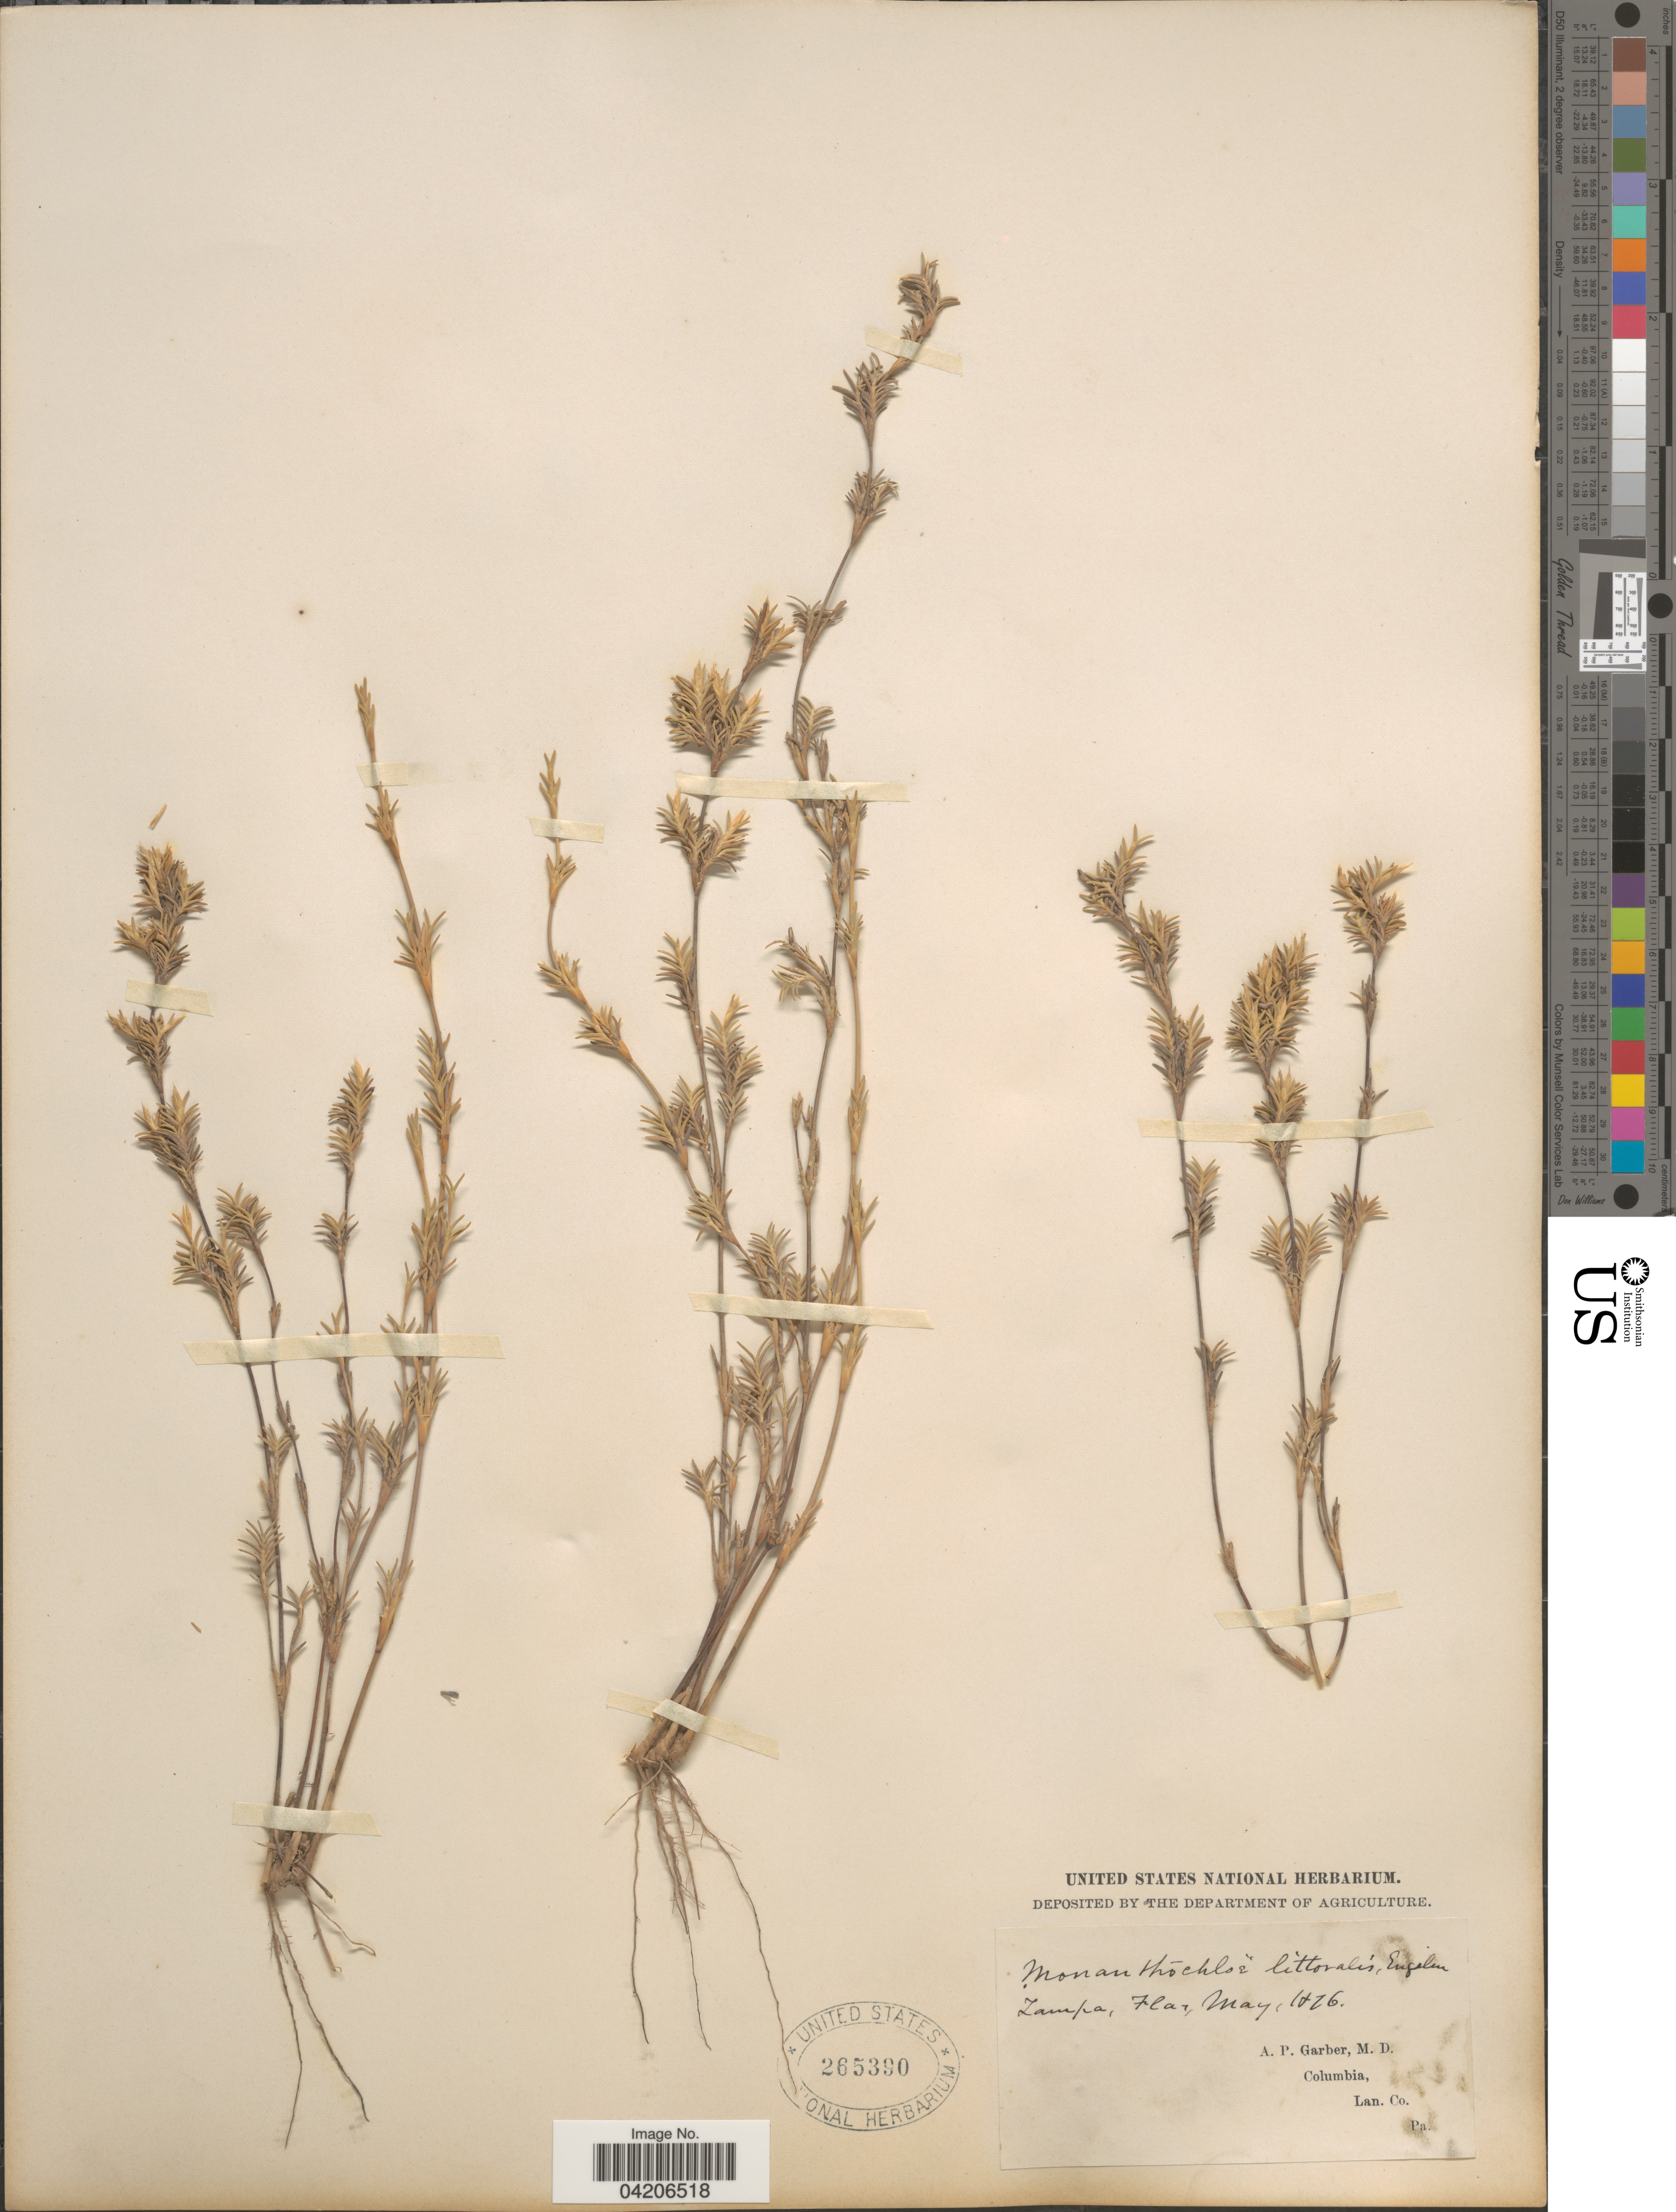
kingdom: Plantae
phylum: Tracheophyta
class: Liliopsida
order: Poales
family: Poaceae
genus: Distichlis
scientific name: Distichlis littoralis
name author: (Engelm.) H.L. Bell & Columbus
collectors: A. P. Garber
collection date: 1876-05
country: United States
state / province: Florida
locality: Tampa.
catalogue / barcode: US 265390